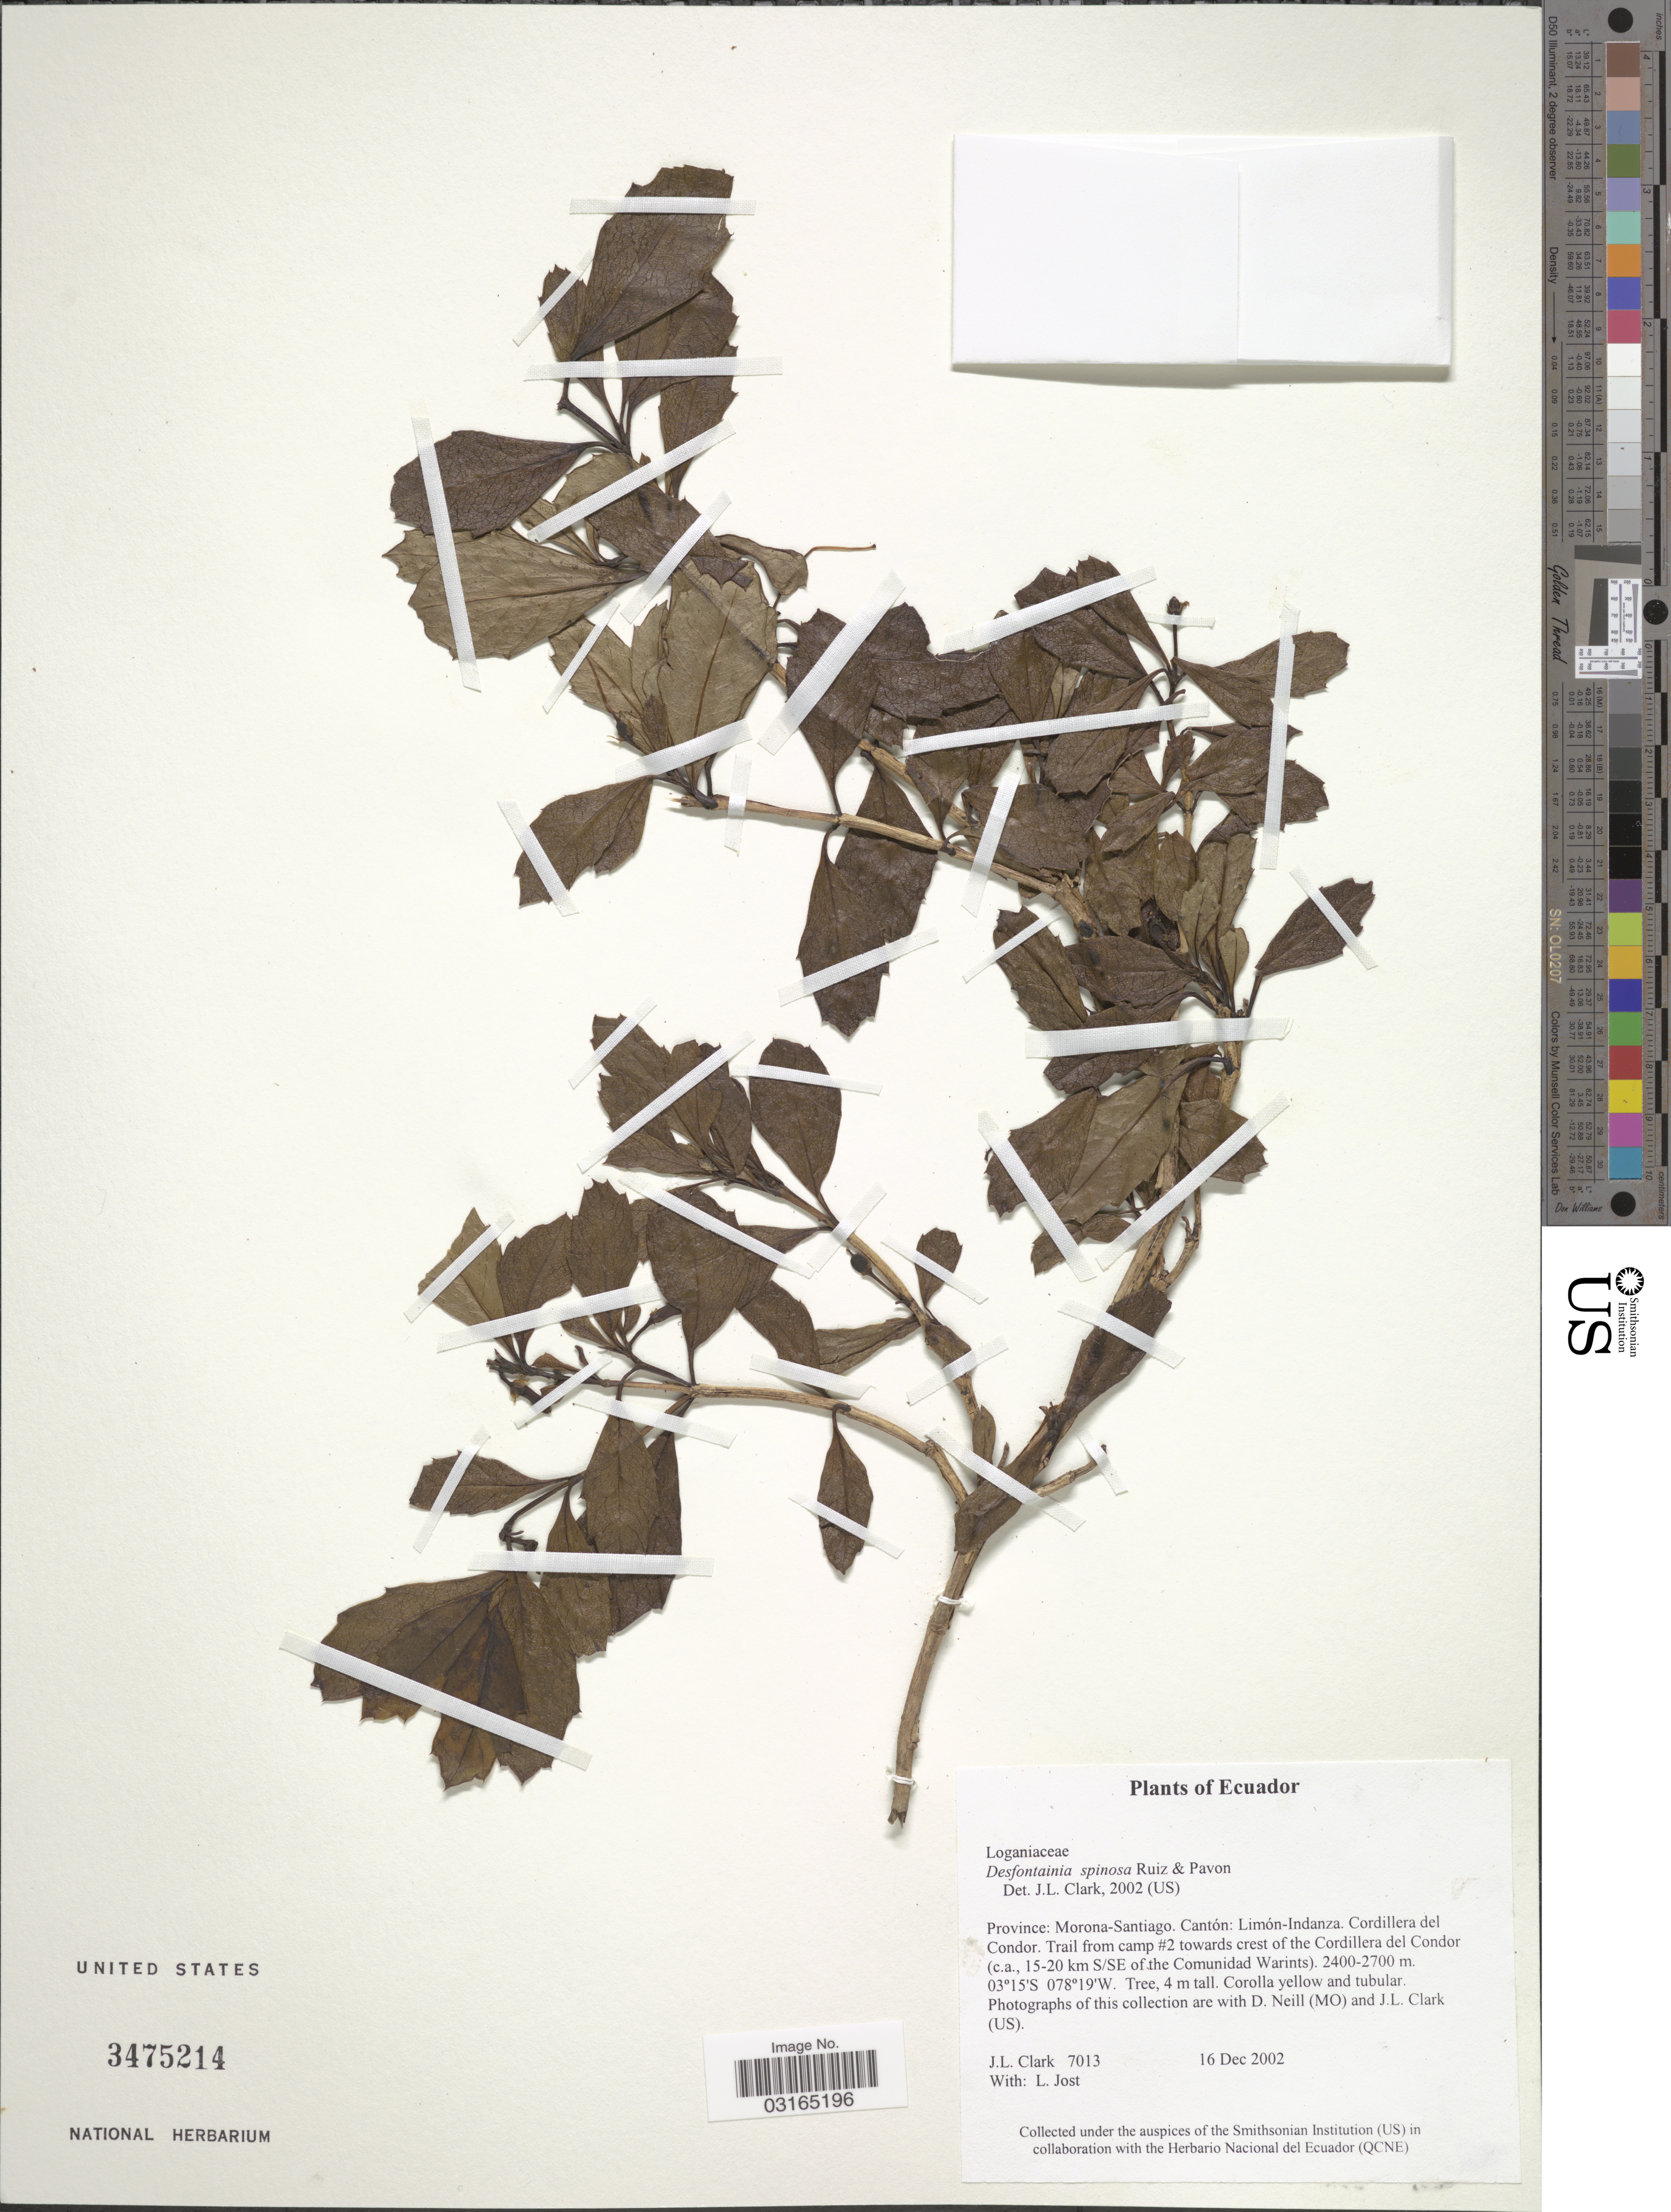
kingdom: Plantae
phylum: Tracheophyta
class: Magnoliopsida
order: Bruniales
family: Columelliaceae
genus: Desfontainia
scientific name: Desfontainia spinosa var. spinosa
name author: Ruiz & Pav.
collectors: J. L. Clark & L. Jost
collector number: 7013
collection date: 2002-12-16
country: Ecuador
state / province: Morona-Santiago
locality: Cantón: Limón-Indanza. Cordillera del Condor. Trail from camp #2 towards crest of the Cordillera del Condor (c.a., 15-20 km S/SE of the Comunidad Warints).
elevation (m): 2400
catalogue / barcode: US 347214